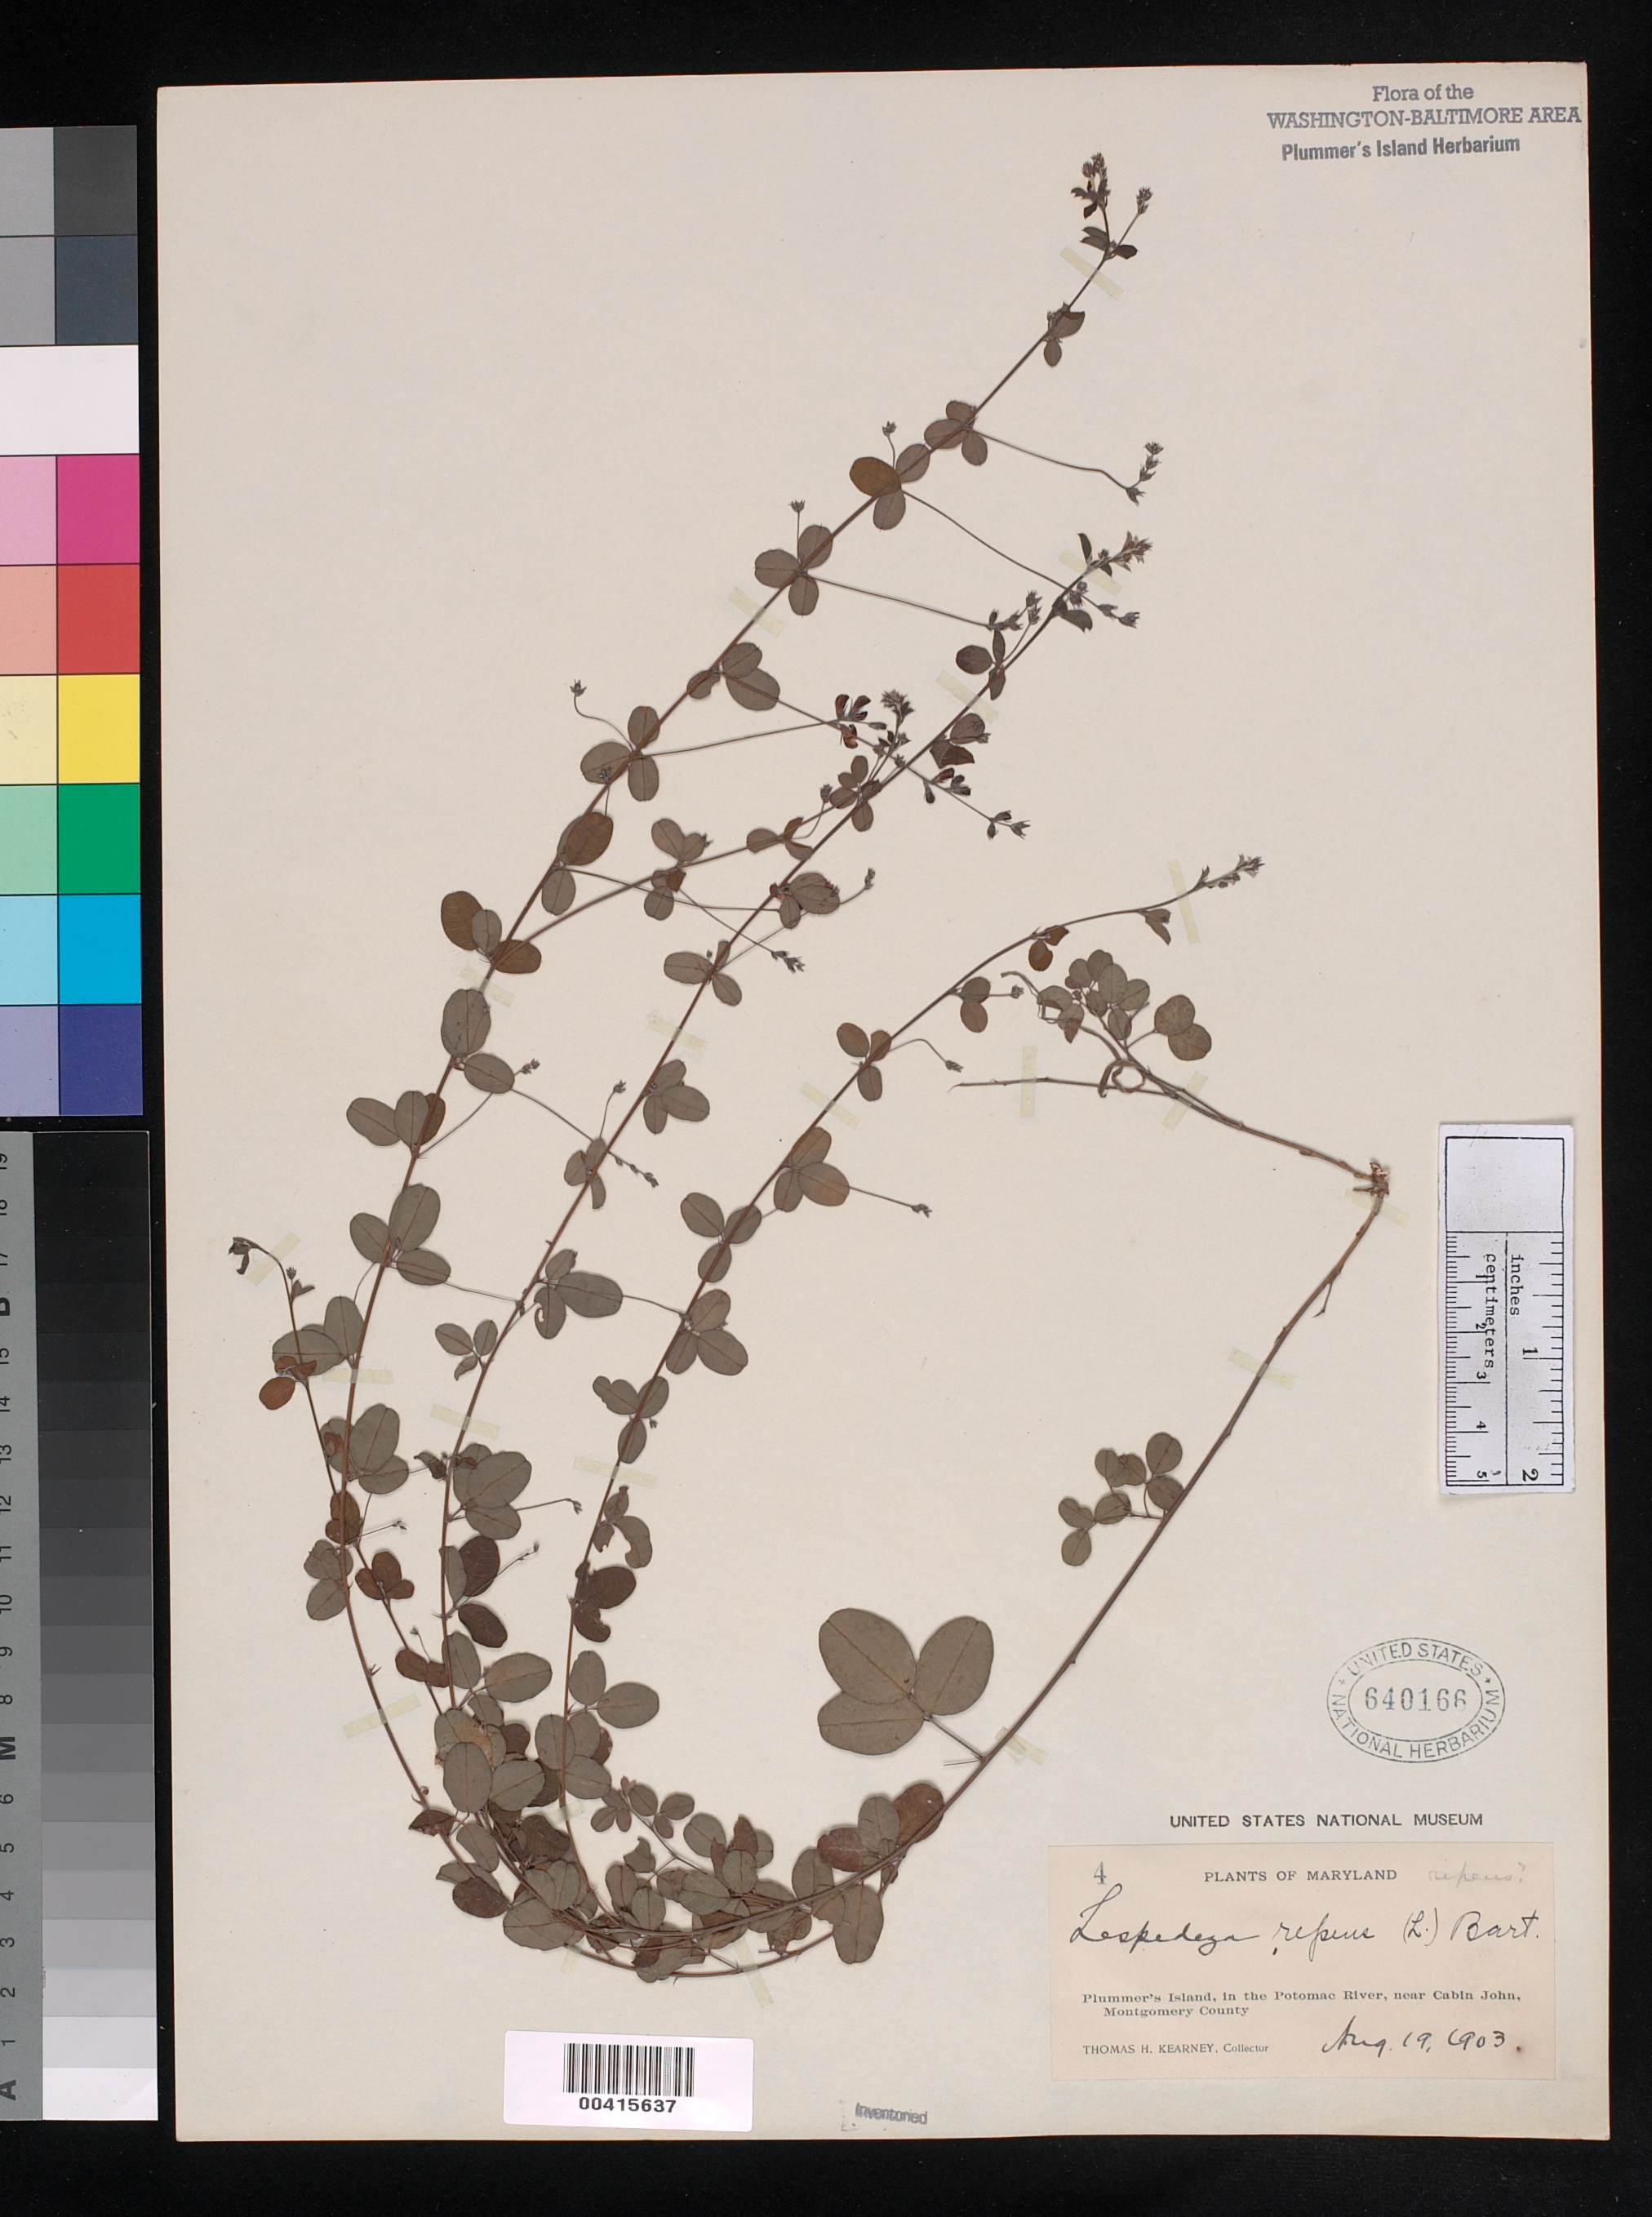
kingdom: Plantae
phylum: Tracheophyta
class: Magnoliopsida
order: Fabales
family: Fabaceae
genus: Lespedeza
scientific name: Lespedeza repens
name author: (L.) W.P.C. Barton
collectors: T. H. Kearney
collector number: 4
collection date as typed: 19 Aug 1903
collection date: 1903-08-19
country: United States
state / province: Maryland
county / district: Montgomery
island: Plummers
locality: Plummer's Island C. & O. Canal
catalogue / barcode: US 640166